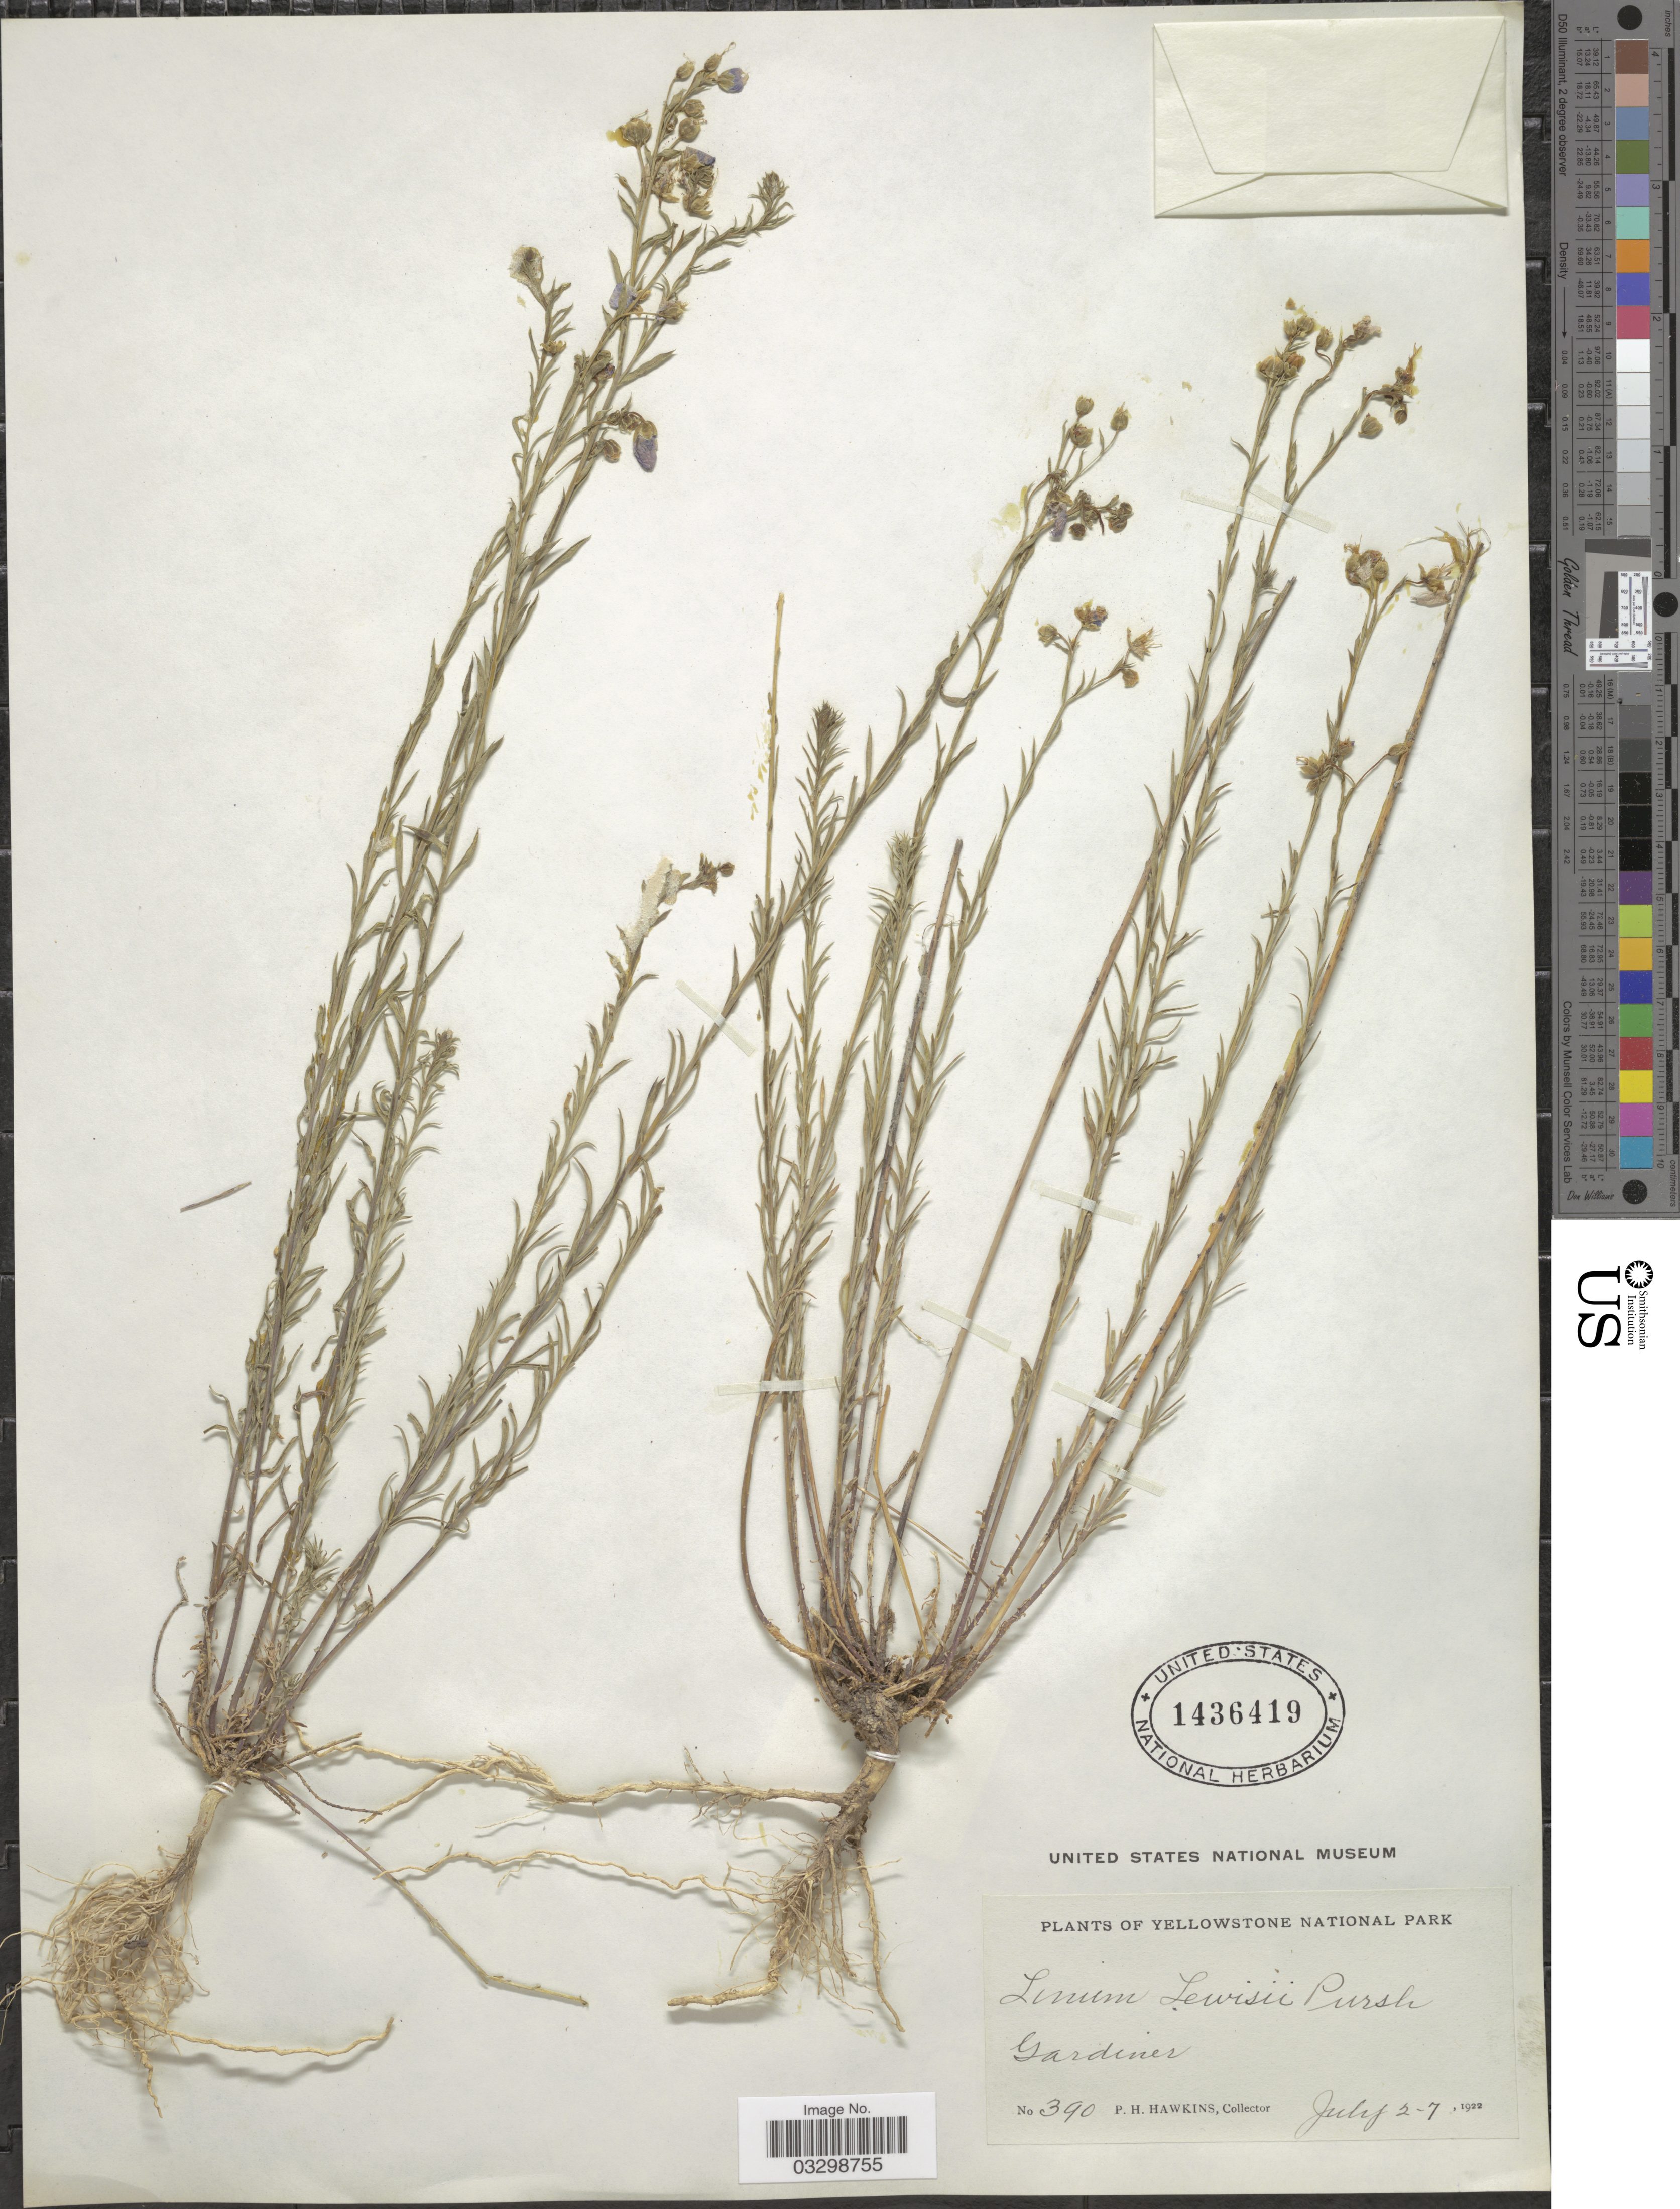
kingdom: Plantae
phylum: Tracheophyta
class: Magnoliopsida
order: Malpighiales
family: Linaceae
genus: Linum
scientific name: Linum lewisii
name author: Pursh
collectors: P. Hawkins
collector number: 390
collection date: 1922-07-02/1922-07-07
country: United States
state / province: Montana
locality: Yellowstone National Park. Gardiner.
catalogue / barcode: US 1436419